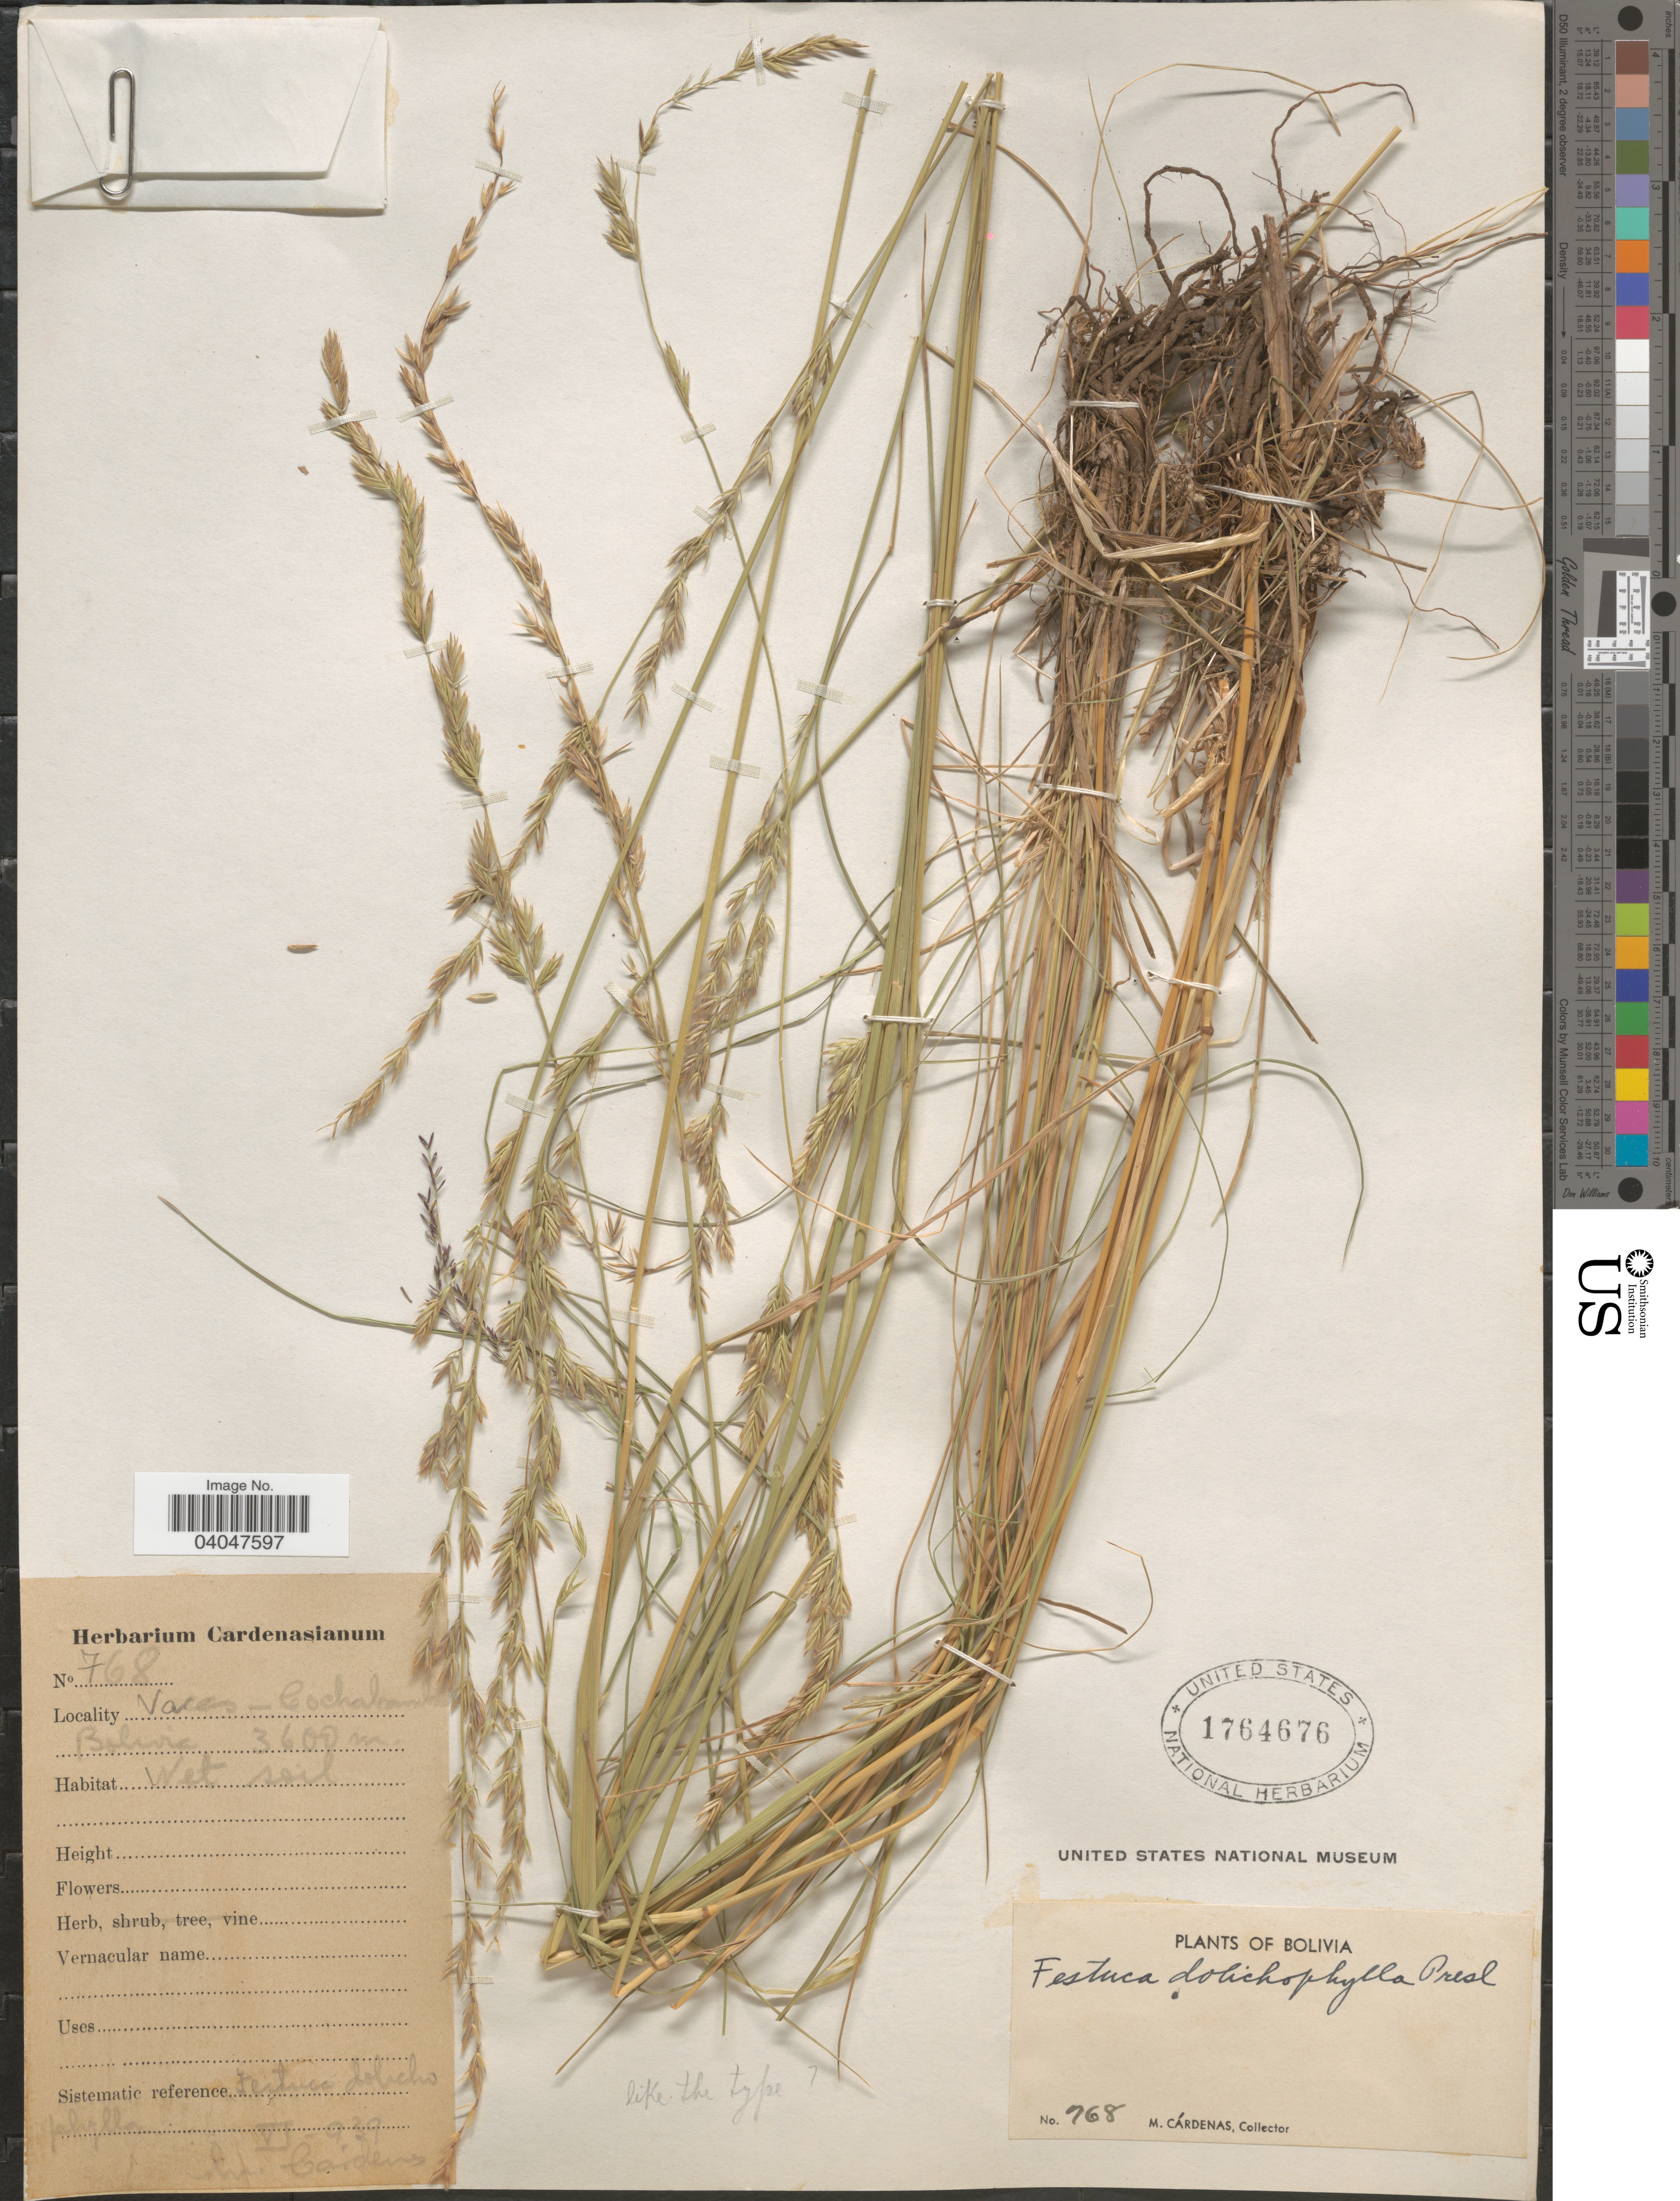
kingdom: Plantae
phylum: Tracheophyta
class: Liliopsida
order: Poales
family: Poaceae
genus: Festuca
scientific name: Festuca dolichophylla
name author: J. Presl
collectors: M. Cárdenas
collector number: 768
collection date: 1937-06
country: Bolivia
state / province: Cochabamba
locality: Vacas.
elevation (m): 3600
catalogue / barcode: US 1764676